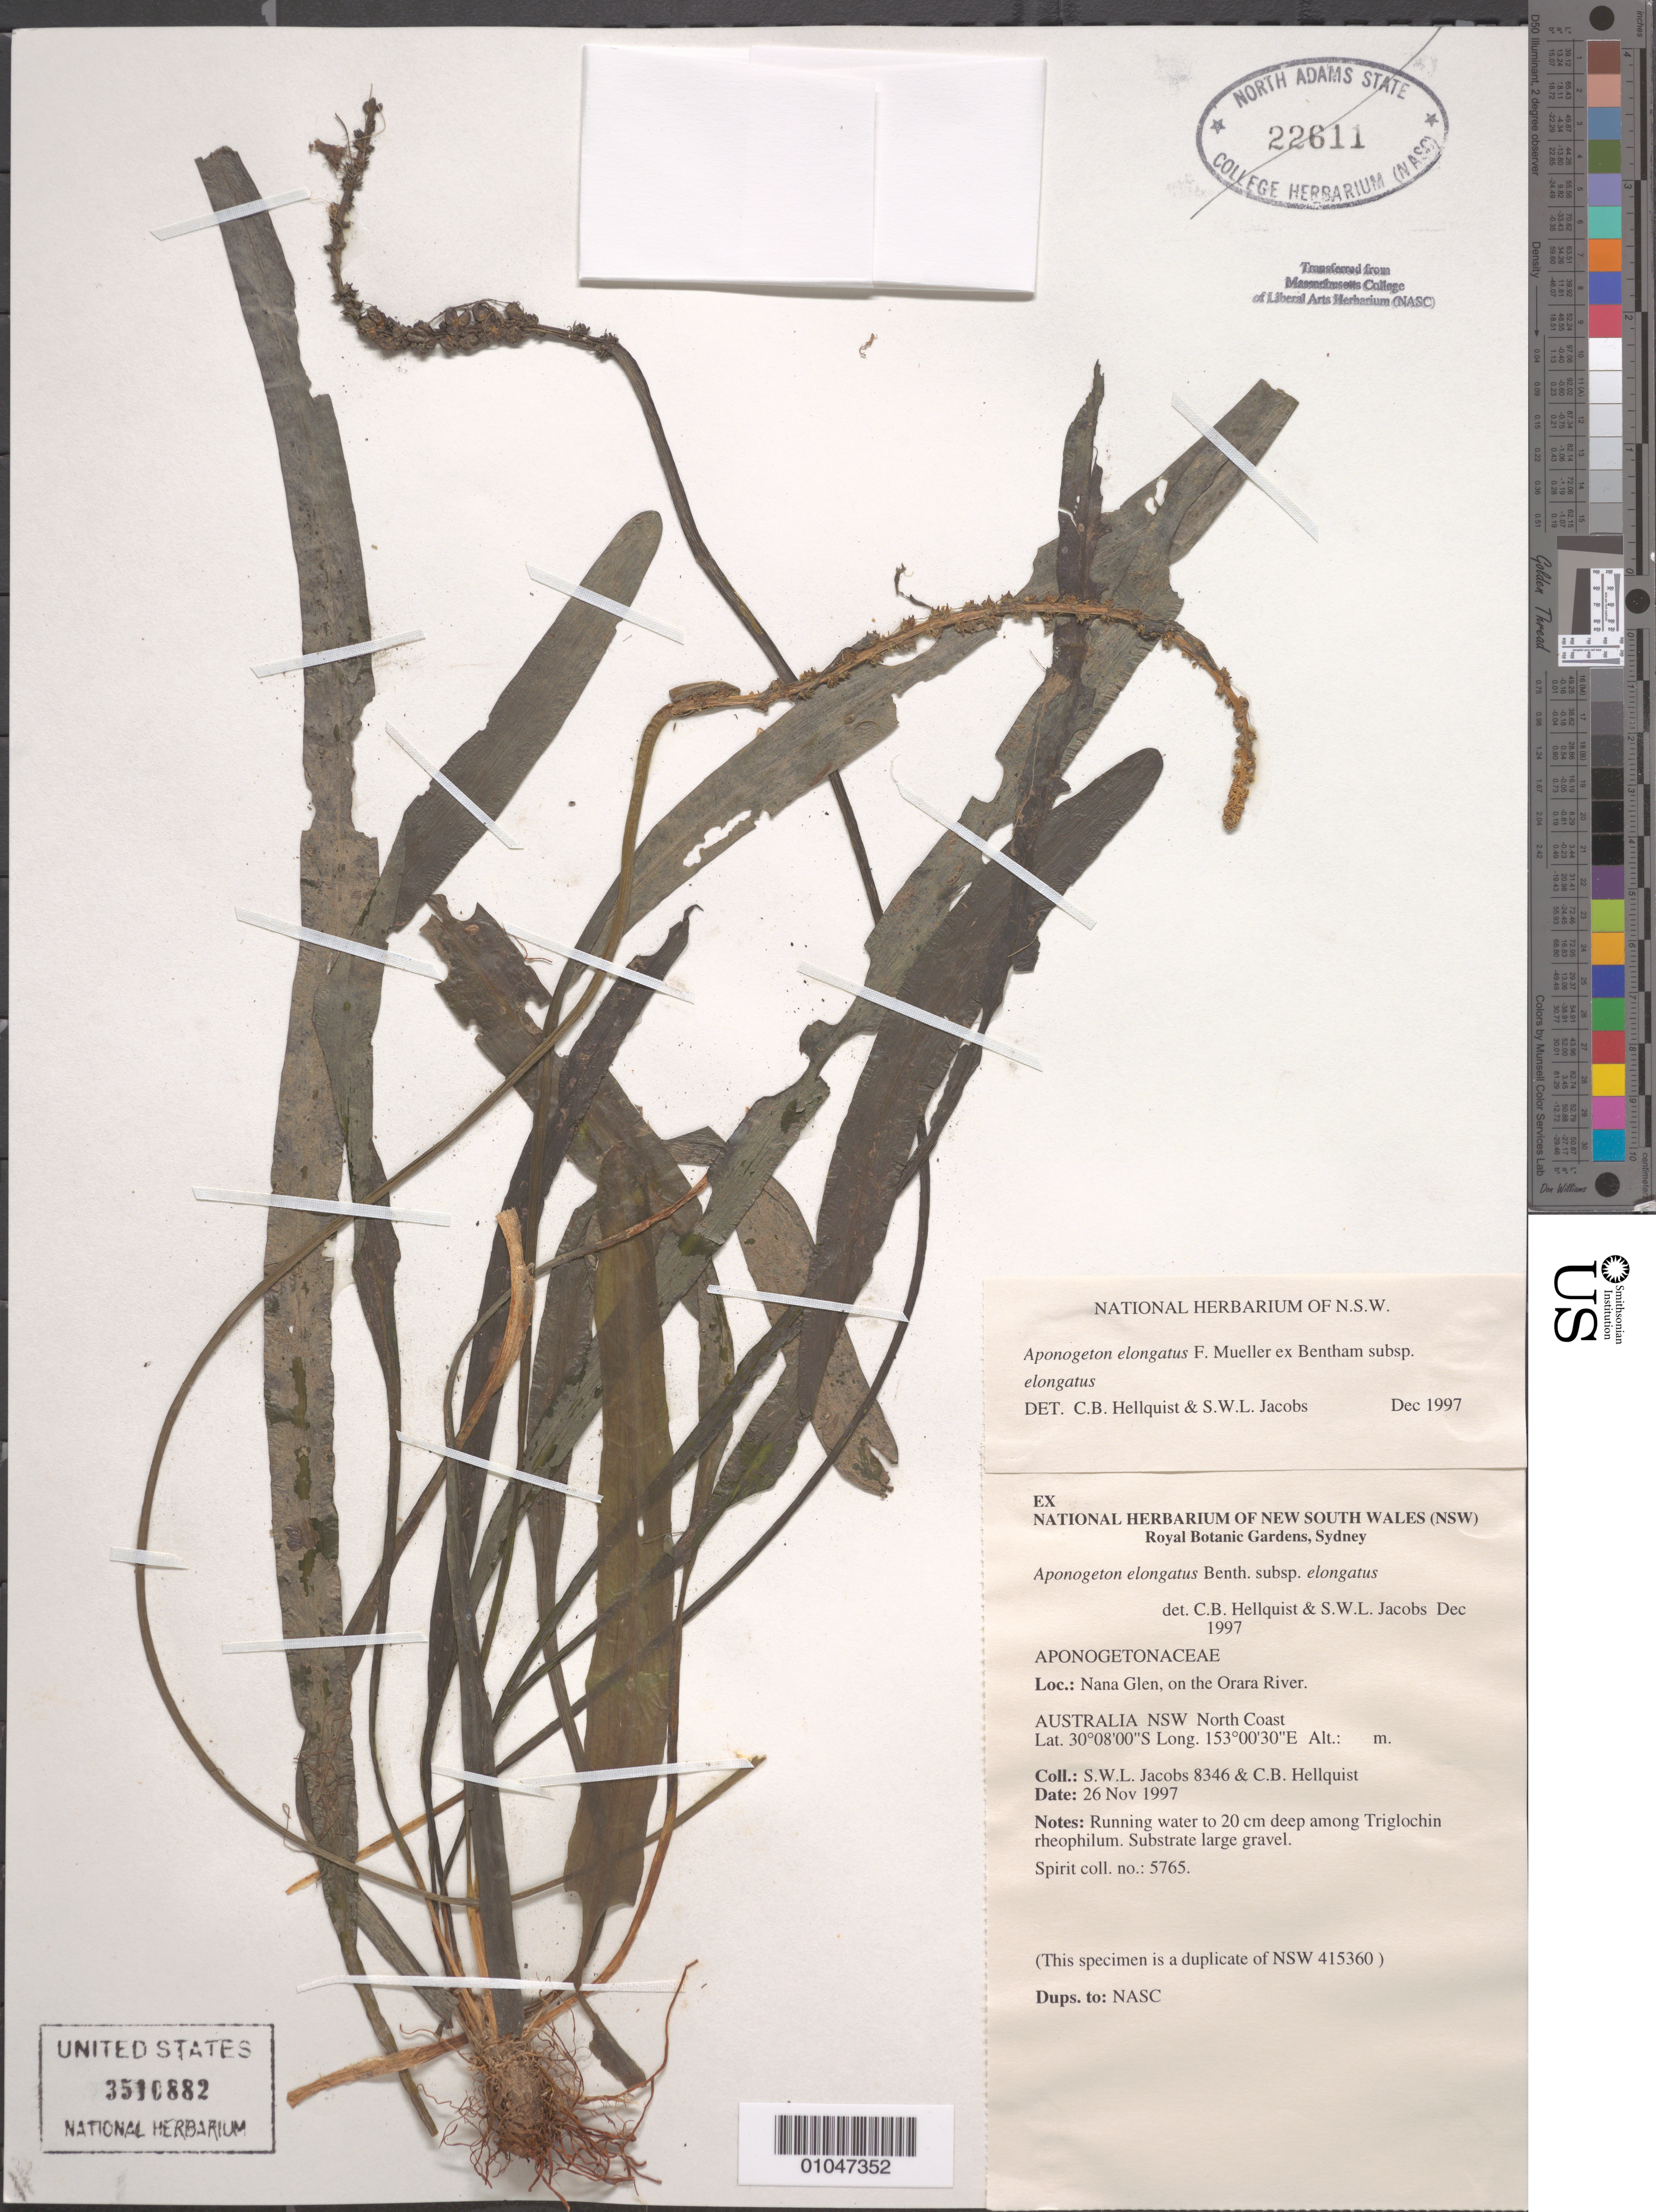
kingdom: Plantae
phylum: Tracheophyta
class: Liliopsida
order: Alismatales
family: Aponogetonaceae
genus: Aponogeton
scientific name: Aponogeton elongatus subsp. elongatus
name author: F. Muell. ex Benth.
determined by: Hellquist, C. B.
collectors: S. W. L. Jacobs & C. Hellquist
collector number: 5765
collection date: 1997-11-26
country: Australia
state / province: New South Wales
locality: Nana Glen, on the Orara River, North Coast.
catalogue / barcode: US 3510882